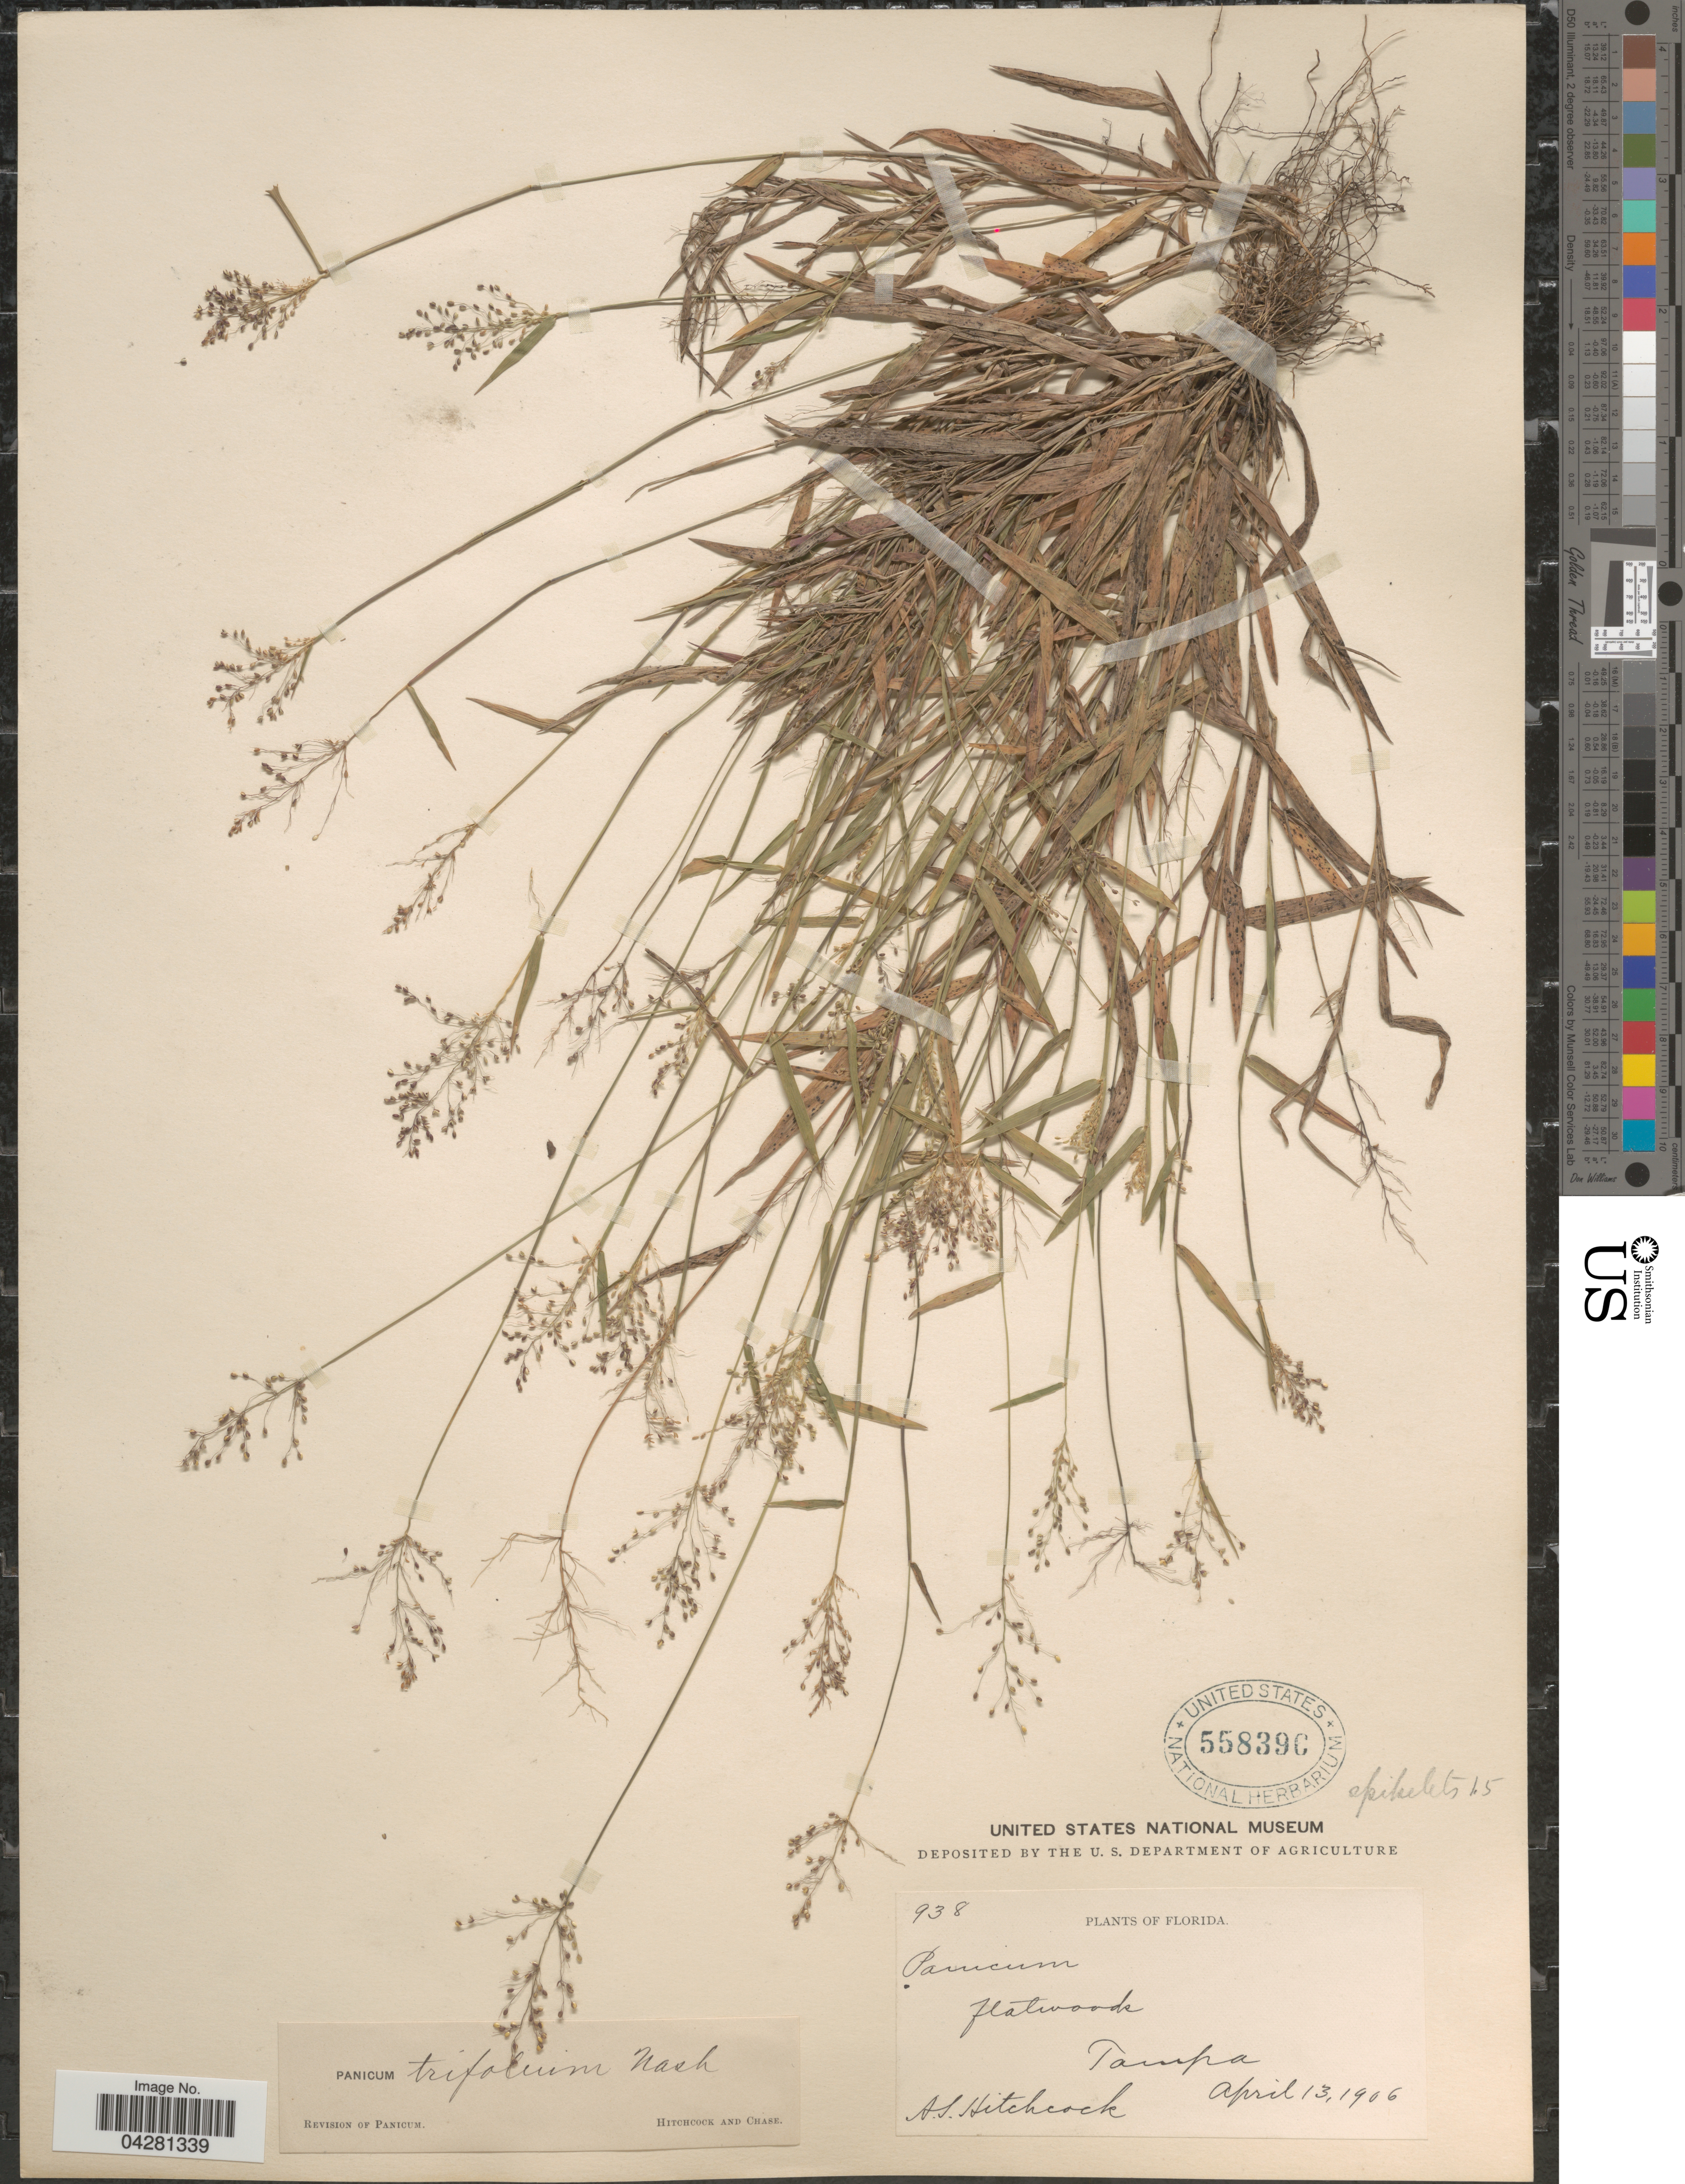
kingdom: Plantae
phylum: Tracheophyta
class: Liliopsida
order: Poales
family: Poaceae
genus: Dichanthelium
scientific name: Dichanthelium dichotomum var. unciphyllum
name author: (Trin.) Davidse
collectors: A. S. Hitchcock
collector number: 938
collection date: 1906-04-13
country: United States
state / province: Florida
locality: Tampa.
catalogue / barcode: US 558396